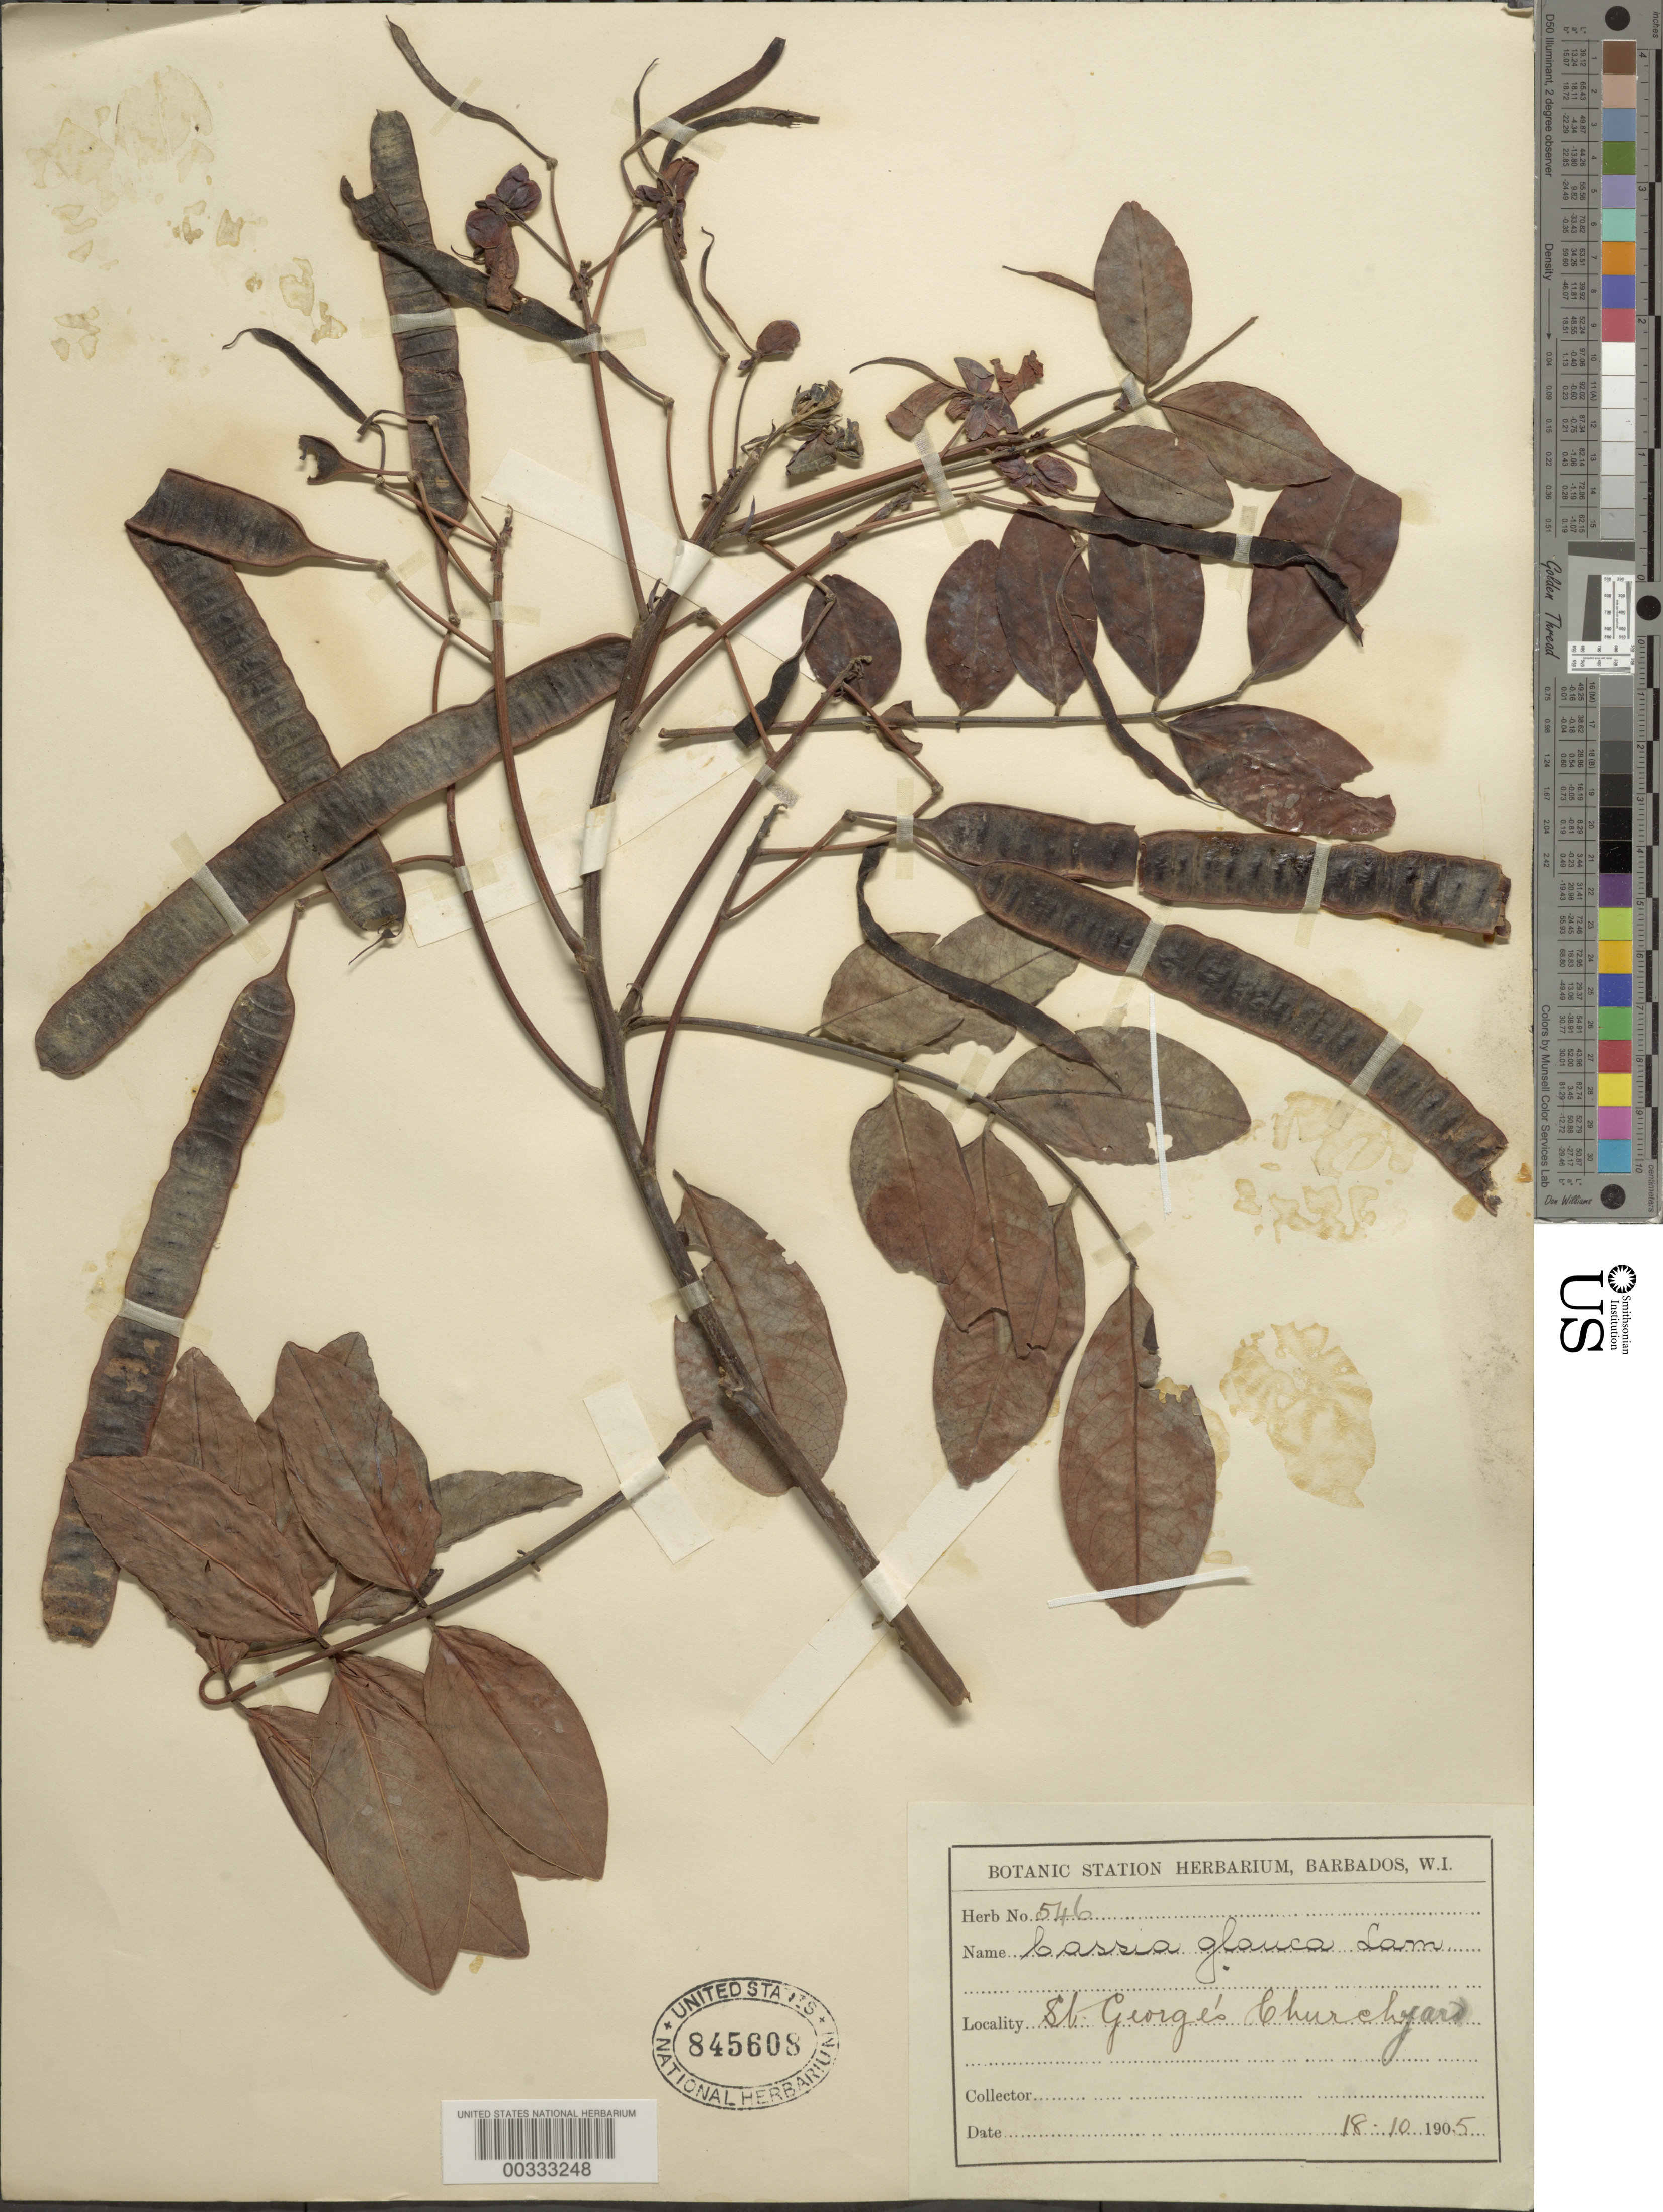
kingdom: Plantae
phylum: Tracheophyta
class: Magnoliopsida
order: Fabales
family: Fabaceae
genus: Senna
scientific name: Senna surattensis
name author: (Burm. f.) H.S. Irwin & Barneby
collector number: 546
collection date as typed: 18 Oct 1905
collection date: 1905-10-18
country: Barbados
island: Windward Is.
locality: St. George's churchyard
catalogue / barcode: US 845608